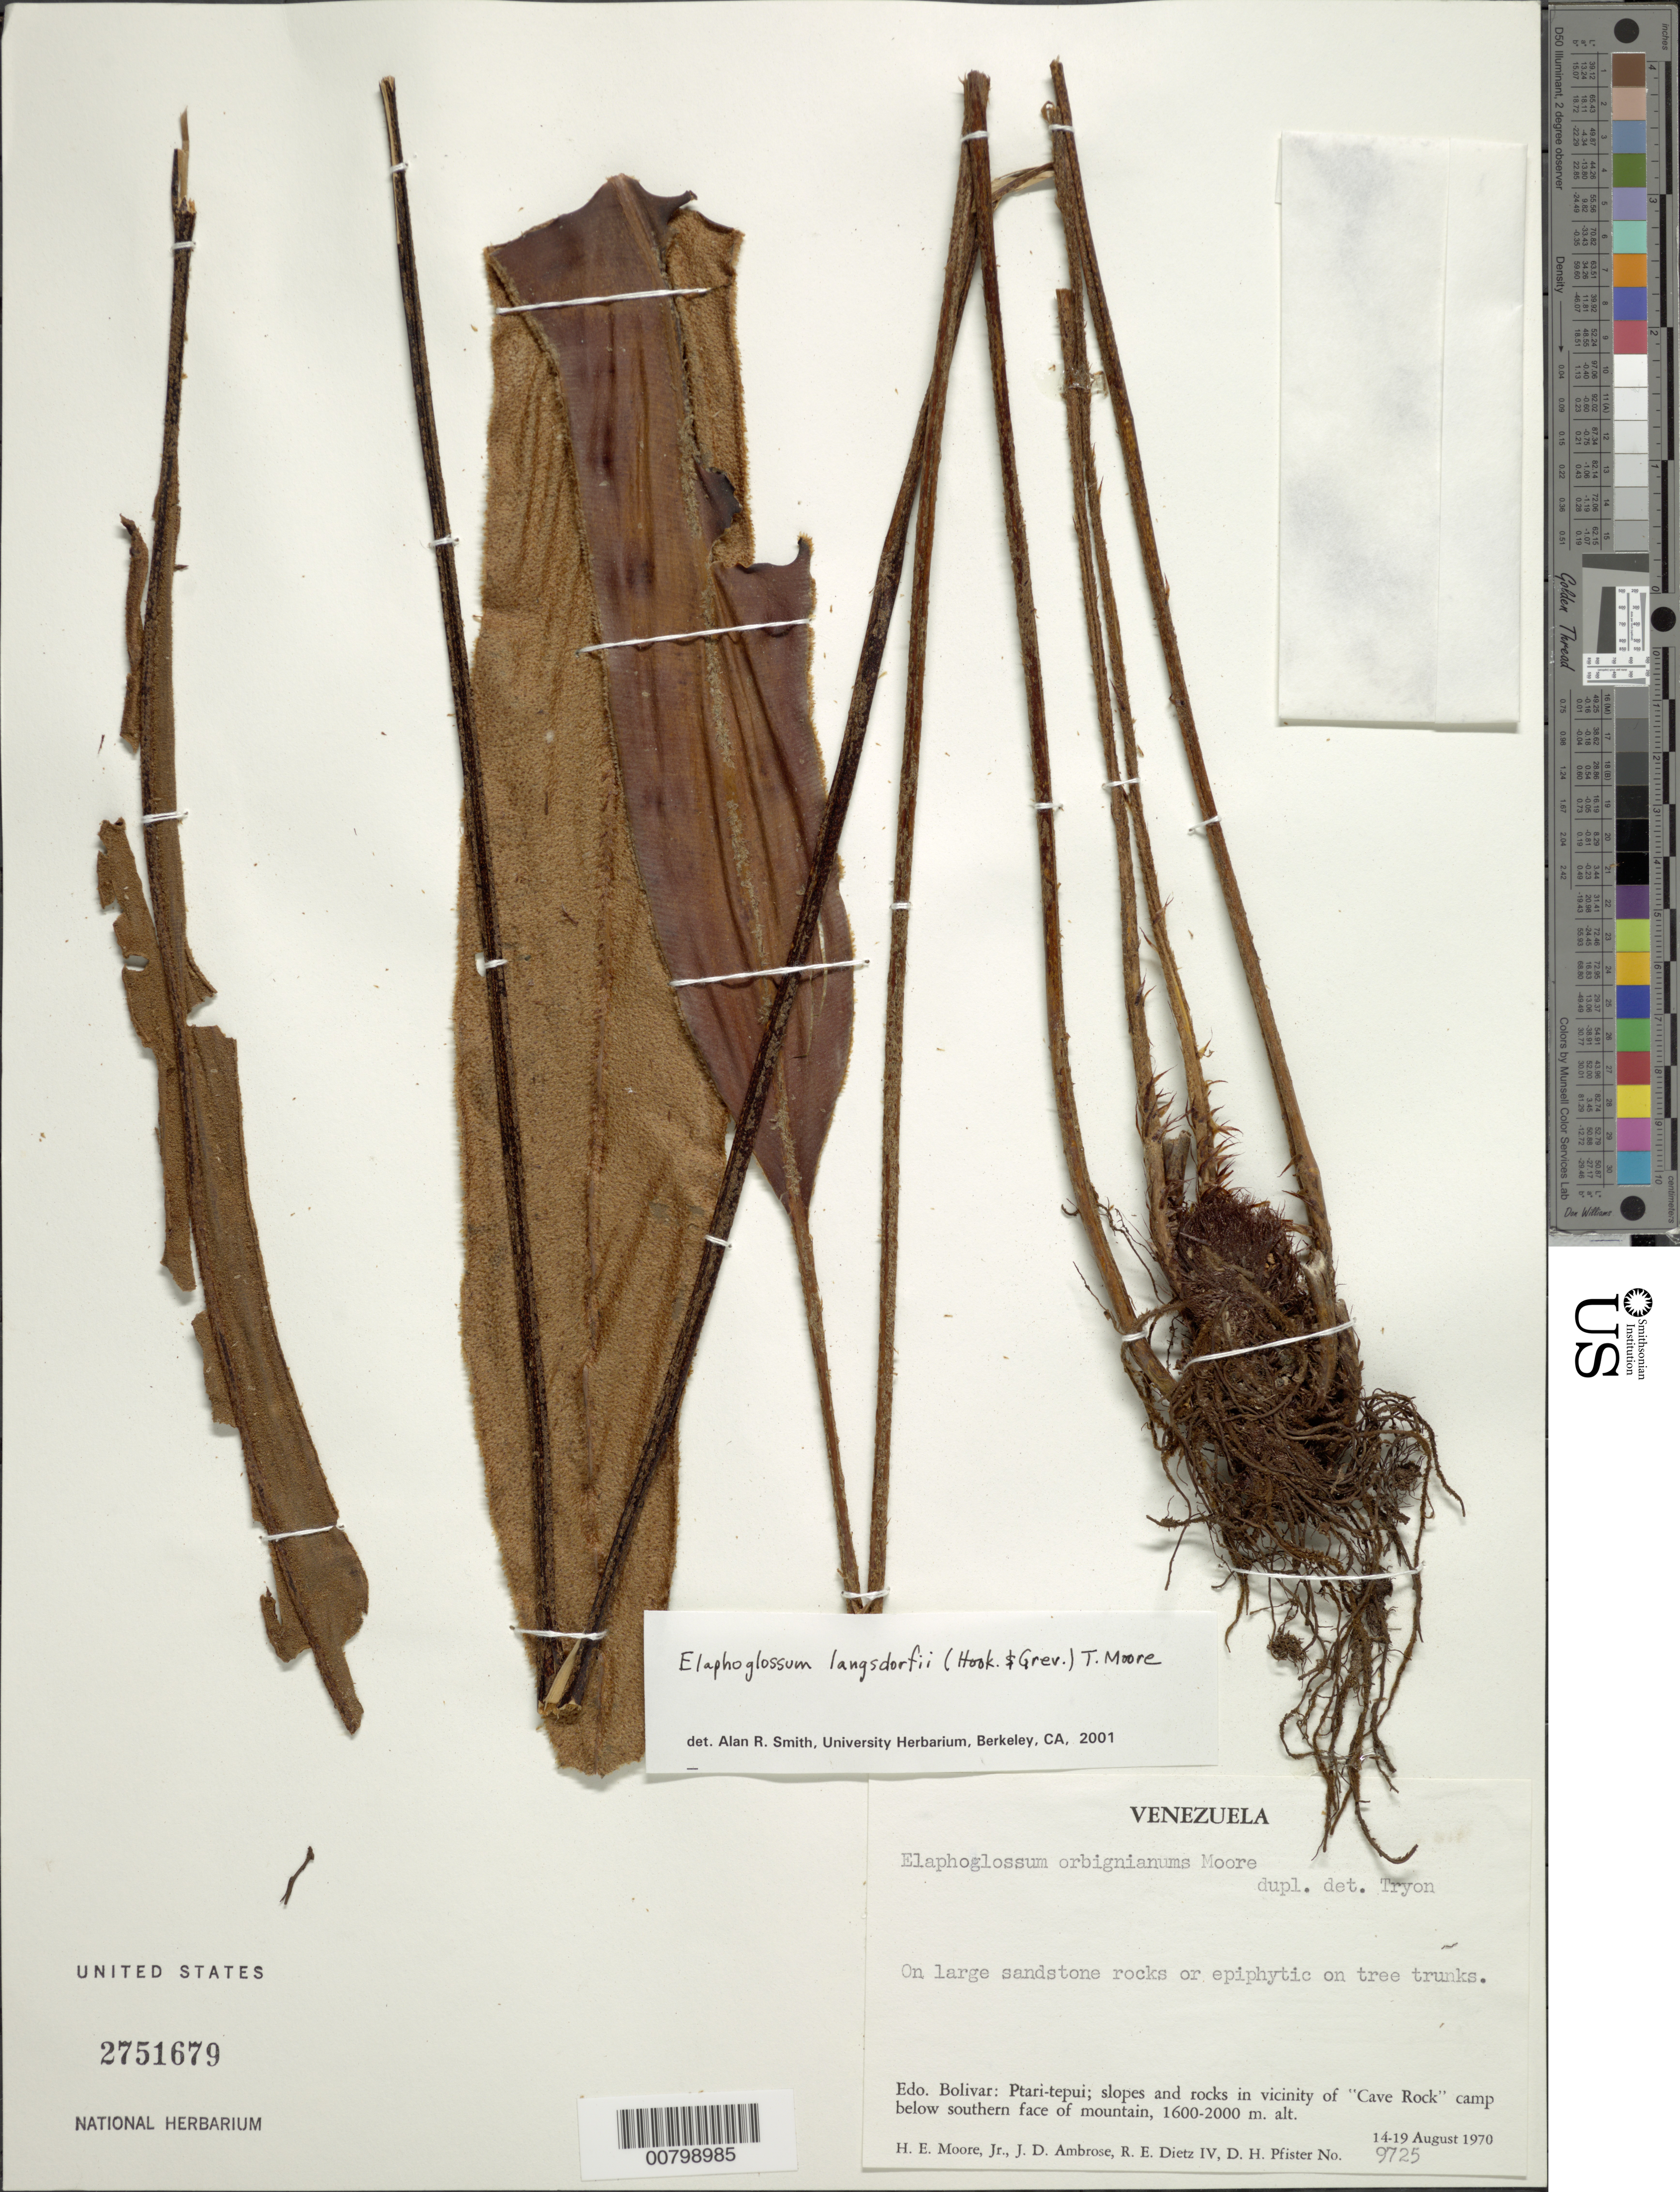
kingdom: Plantae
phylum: Tracheophyta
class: Polypodiopsida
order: Polypodiales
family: Dryopteridaceae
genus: Elaphoglossum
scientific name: Elaphoglossum langsdorffii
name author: (Hook. & Grev.) T. Moore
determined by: Smith, A.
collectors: H. E. Moore, J. D. Ambrose, R. Dietz & D. H. Pfister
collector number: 9725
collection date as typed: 14-Aug-70 to 19-Aug-70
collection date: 1970-08-14/1970-08-19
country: Venezuela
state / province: Bolívar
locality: Ptari-tepuí, vicinity of "Cave Rock" camp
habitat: Slopes and rocks below southern face of mountain; on large sandstone rocks or on tree trunks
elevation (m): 1600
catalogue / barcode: US 2751679